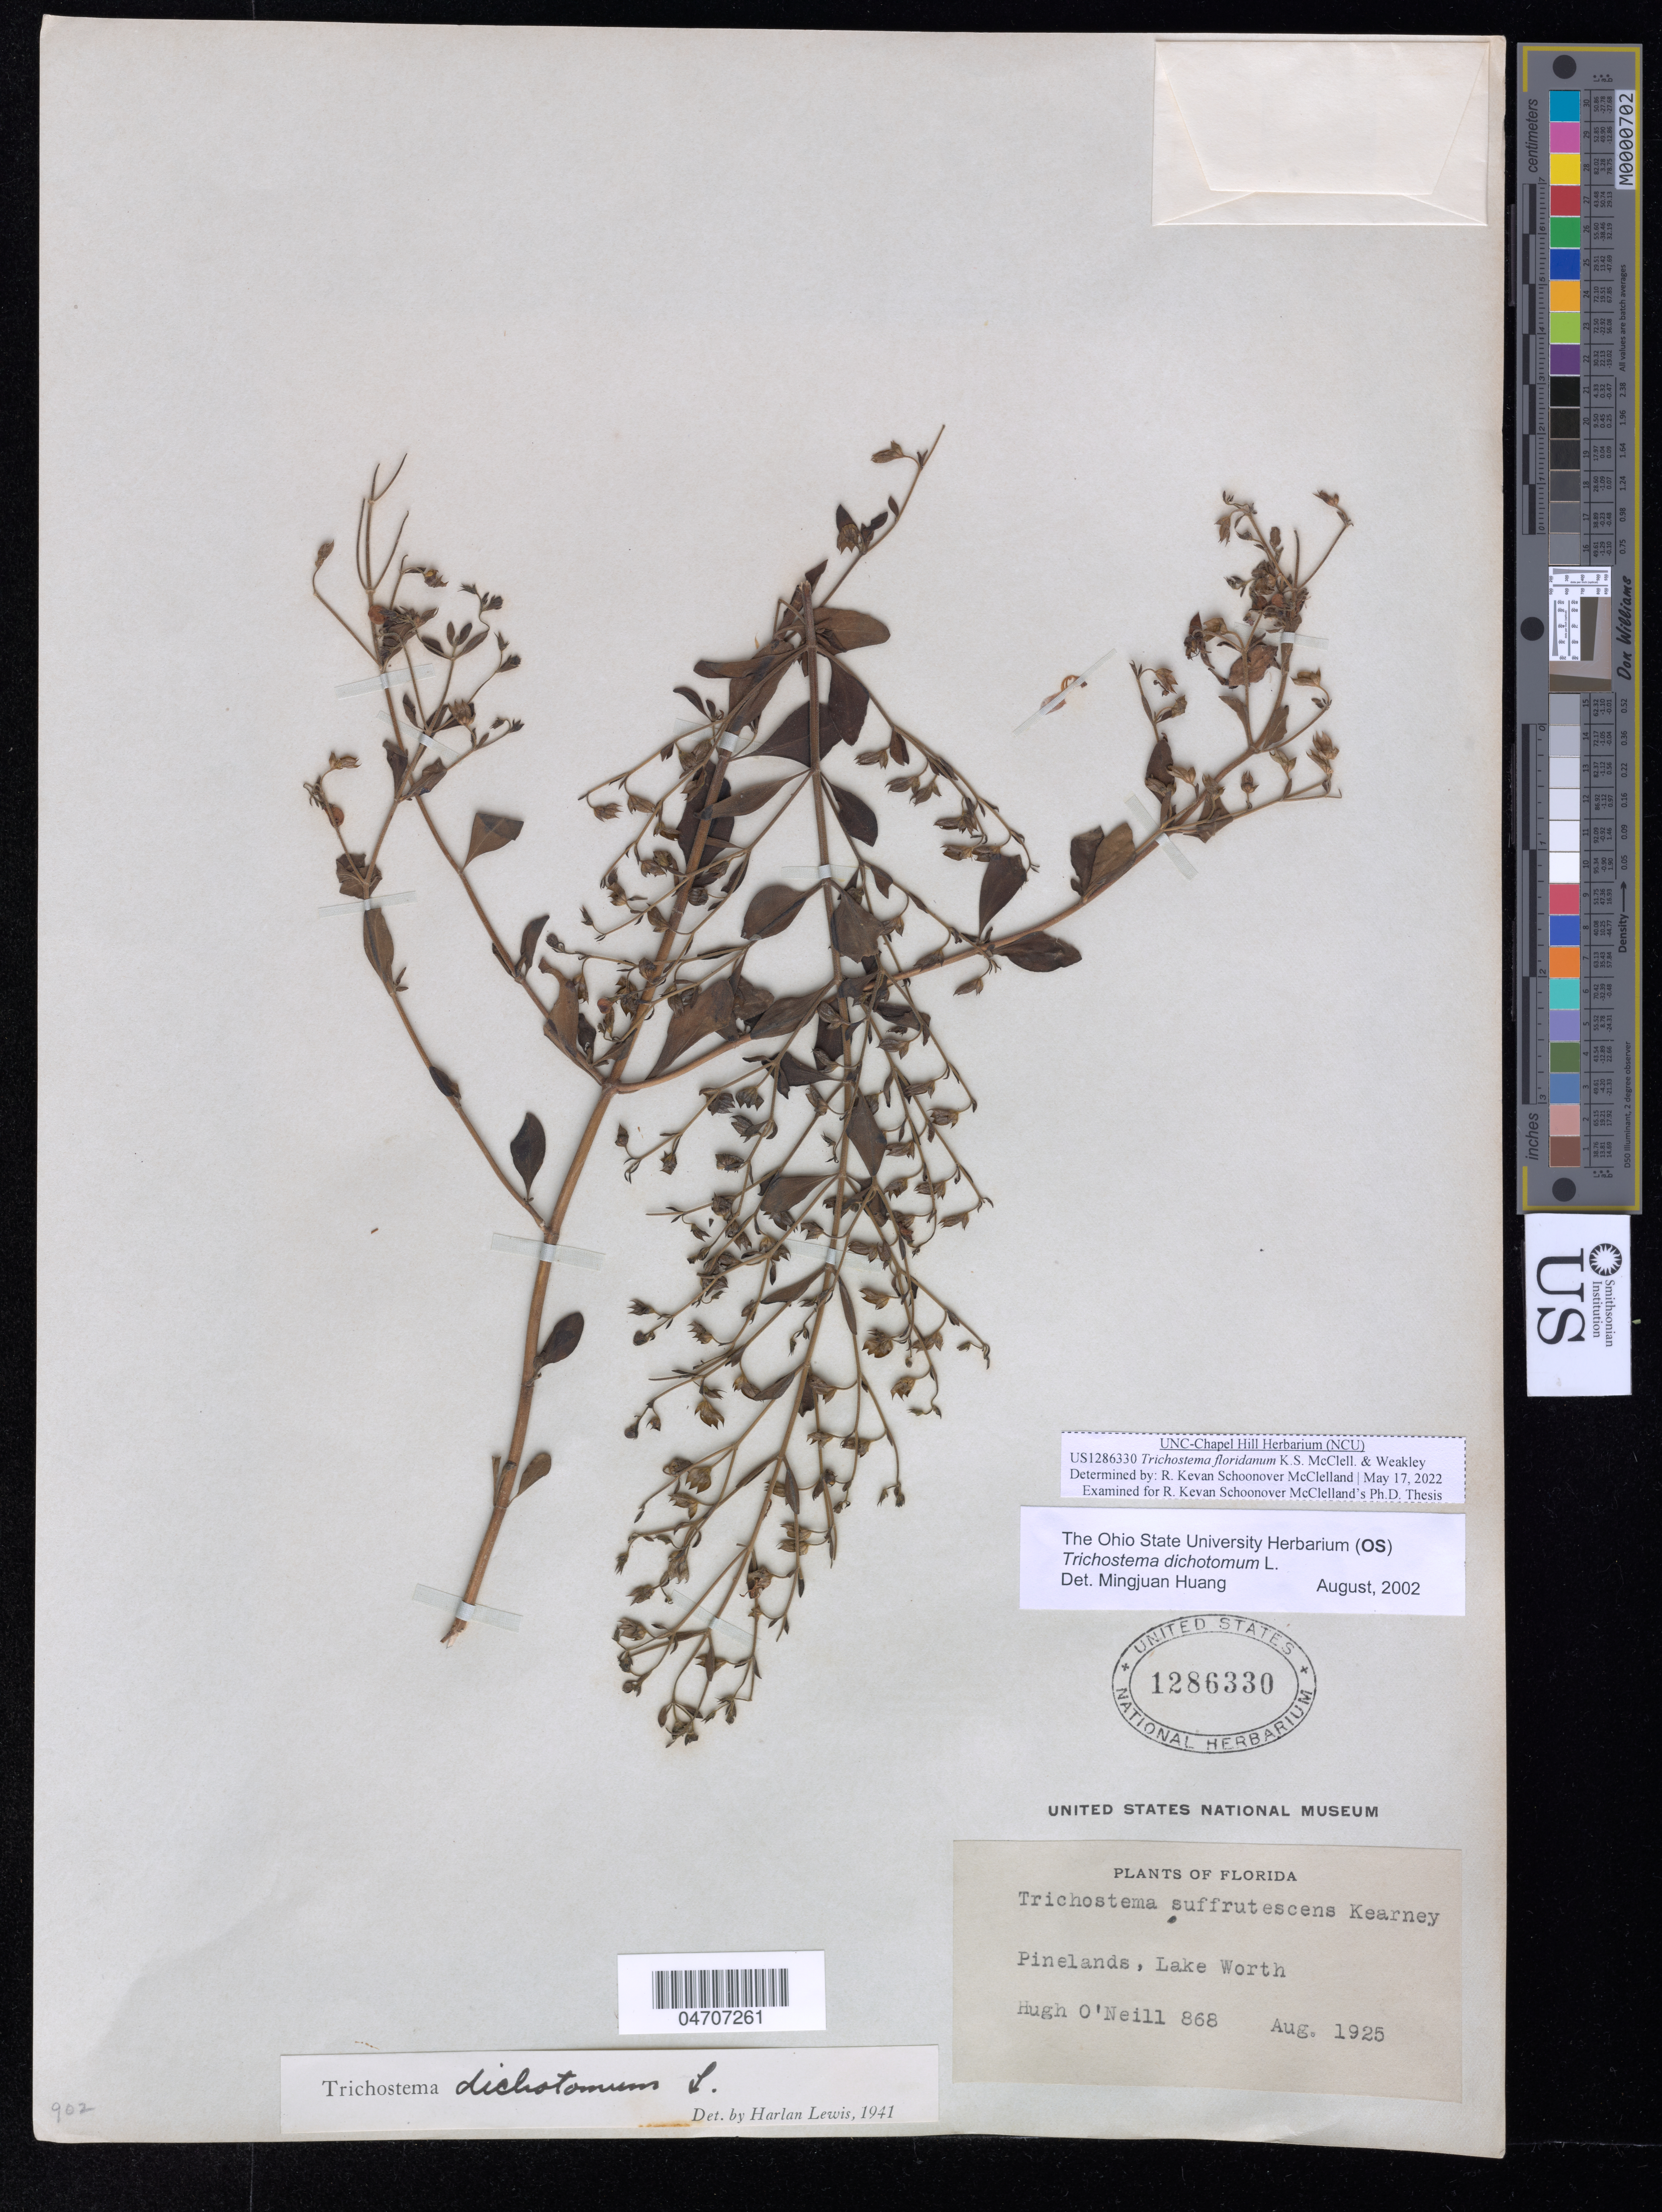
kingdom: Plantae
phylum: Tracheophyta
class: Magnoliopsida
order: Lamiales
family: Lamiaceae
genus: Trichostema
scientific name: Trichostema floridanum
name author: K. S. McClell. & Weakley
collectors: H. O'Neill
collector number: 868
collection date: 1925-08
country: United States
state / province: Florida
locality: Pinelands, Lake Worth.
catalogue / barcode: US 1286330